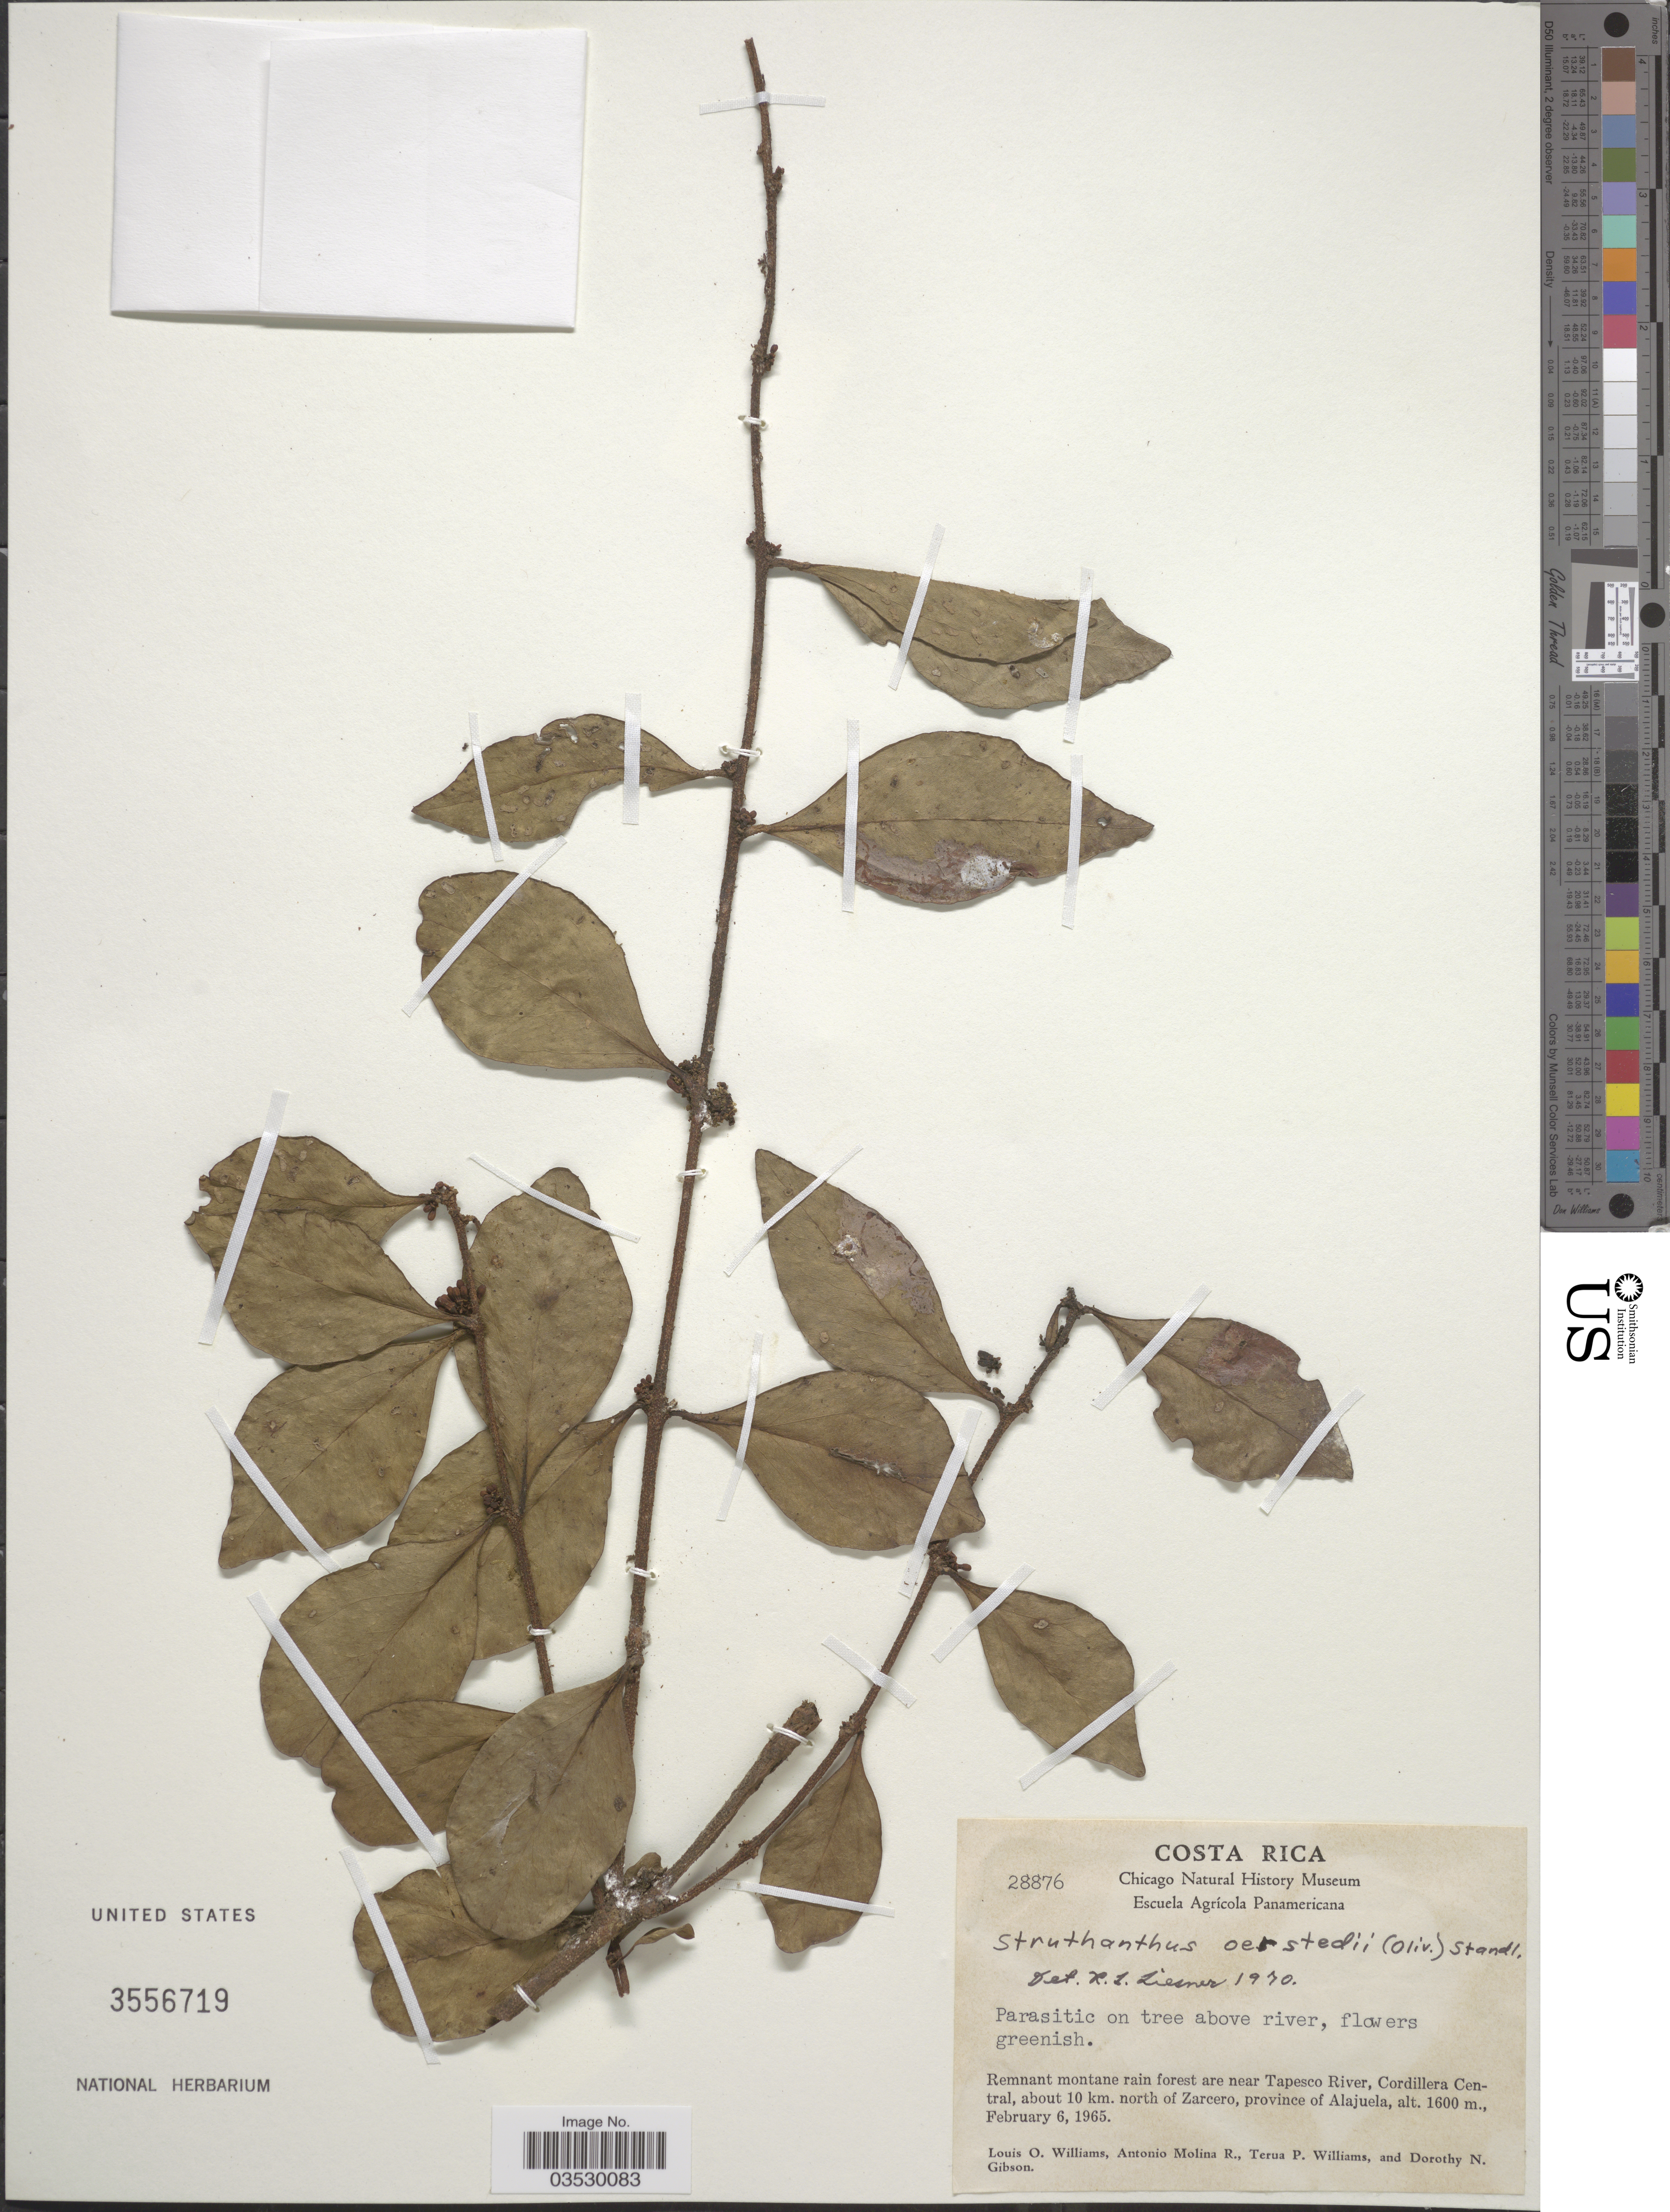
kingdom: Plantae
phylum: Tracheophyta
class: Magnoliopsida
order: Santalales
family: Loranthaceae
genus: Struthanthus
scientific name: Struthanthus oerstedii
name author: Standl.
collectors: L. O. Williams, A. Molina R., T. Williams & D. N. Gibson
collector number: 28876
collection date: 1965-02-06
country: Costa Rica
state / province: Alajuela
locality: Near Tapesco River, Cordillera Central, about 10 km. north of Zarcero.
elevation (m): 1600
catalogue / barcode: US 3556719